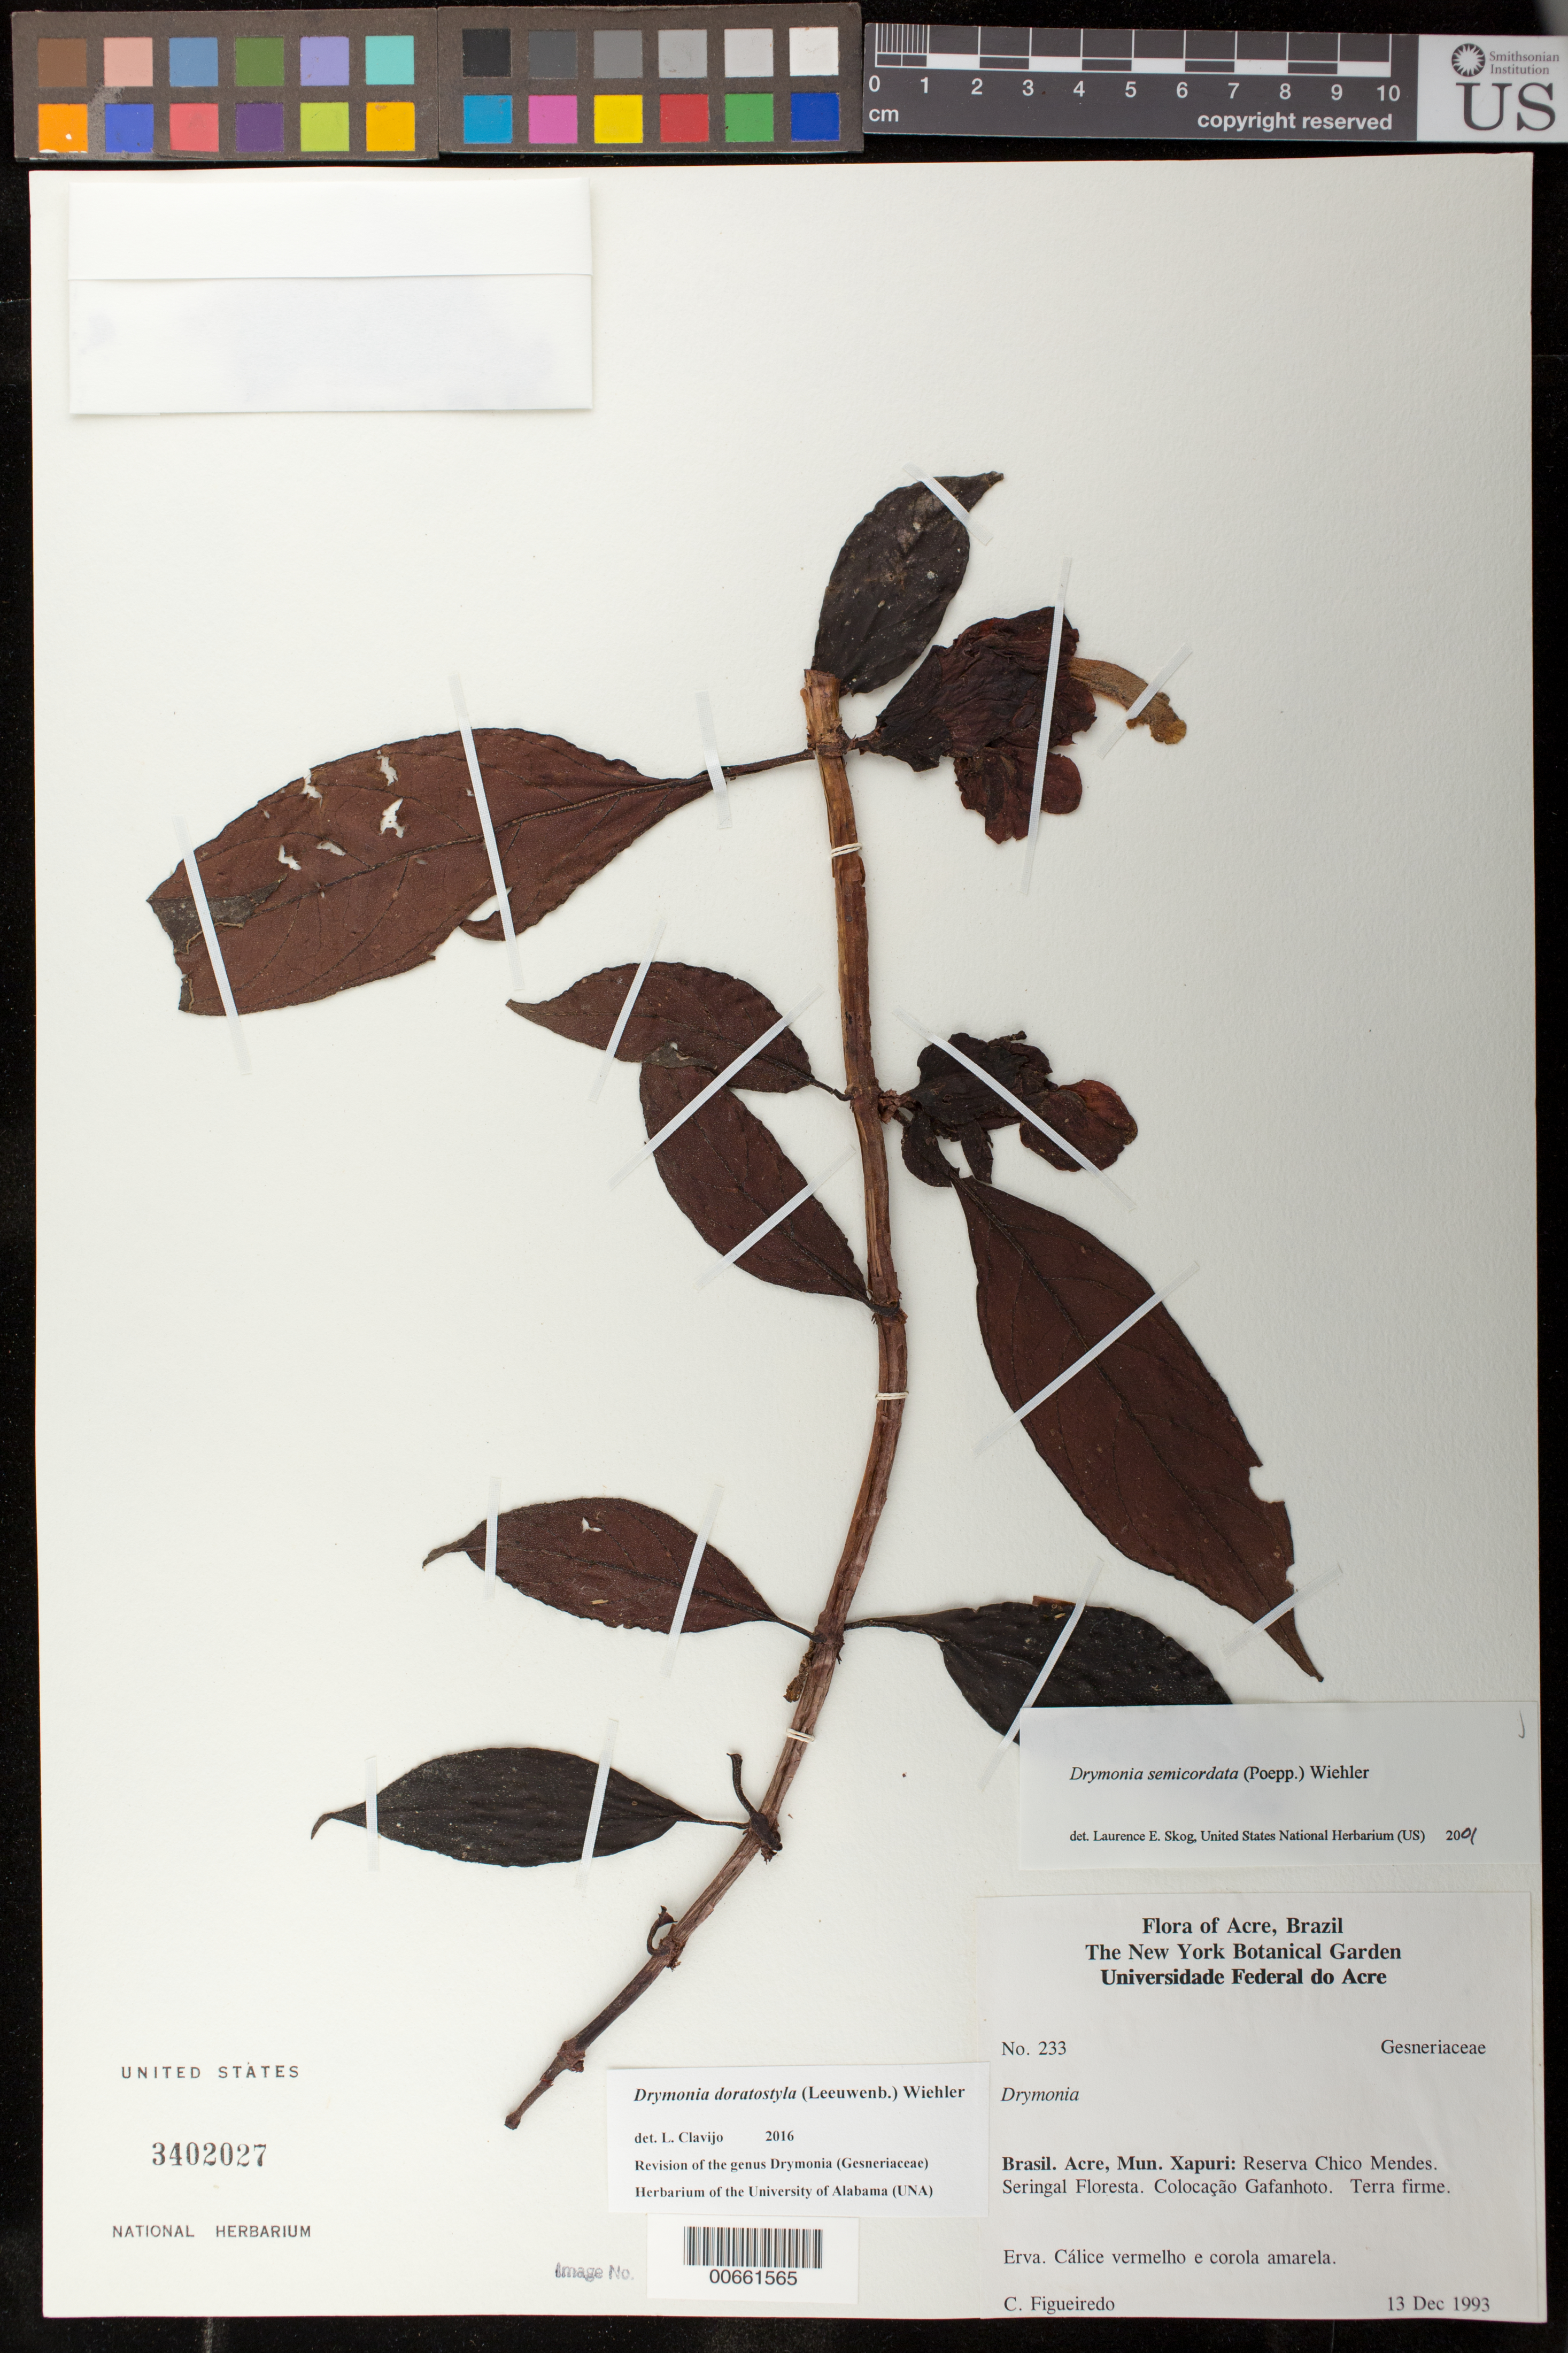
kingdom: Plantae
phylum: Tracheophyta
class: Magnoliopsida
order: Lamiales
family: Gesneriaceae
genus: Drymonia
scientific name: Drymonia doratostyla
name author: (Leeuwenb.) Wiehler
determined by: Clavijo, L.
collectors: C. Figueiredo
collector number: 233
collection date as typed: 13 Dec 1993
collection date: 1993-12-13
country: Brazil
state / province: Acre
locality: Mun. Xapuri: Reserva Chico Mendes, Seringal Floresta, Colocação Gafanhoto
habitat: Terra firme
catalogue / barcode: US 3402027